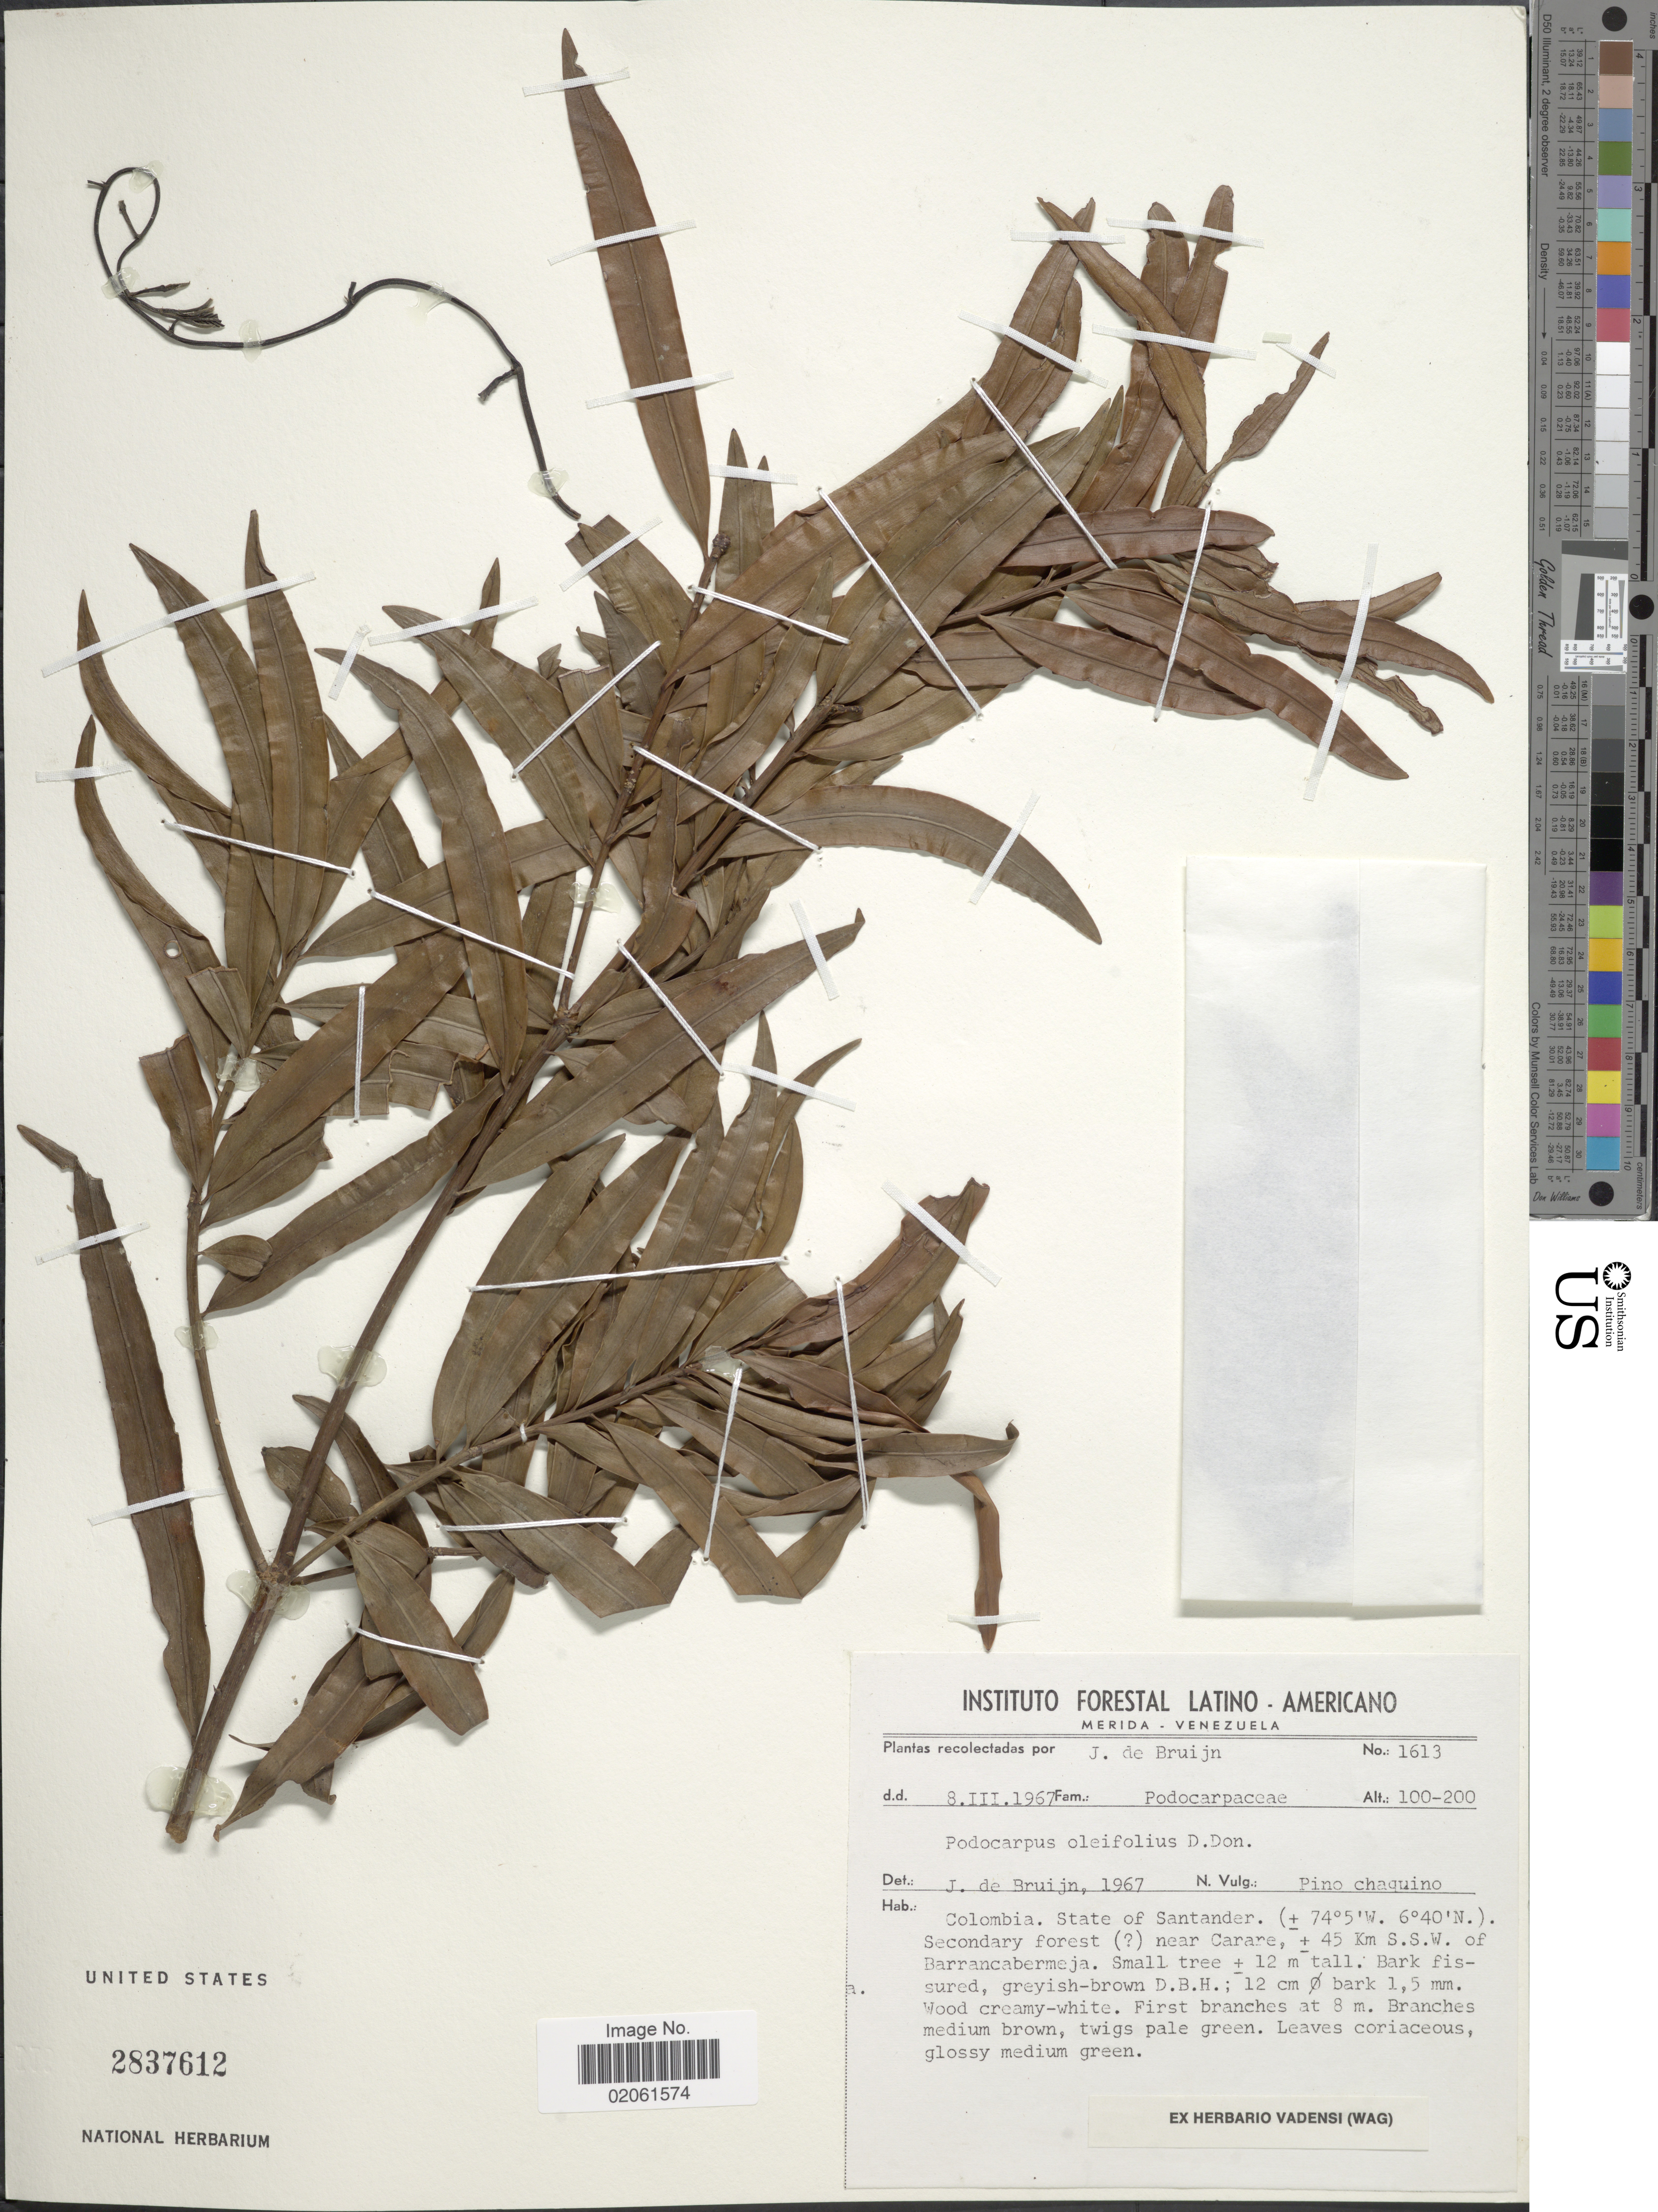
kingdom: Plantae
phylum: Tracheophyta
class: Pinopsida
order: Pinales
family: Podocarpaceae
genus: Podocarpus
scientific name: Podocarpus oleifolius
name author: D. Don ex Lamb.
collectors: J. Bruijn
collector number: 1613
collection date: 1967-03-08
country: Colombia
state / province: Santander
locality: Colombia. State of Santander. Secondary forest forest ( [unsure placement]) near Carare, ± 45 km S.S.W. of Barrancabermeja.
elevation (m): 100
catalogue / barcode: US 2837612